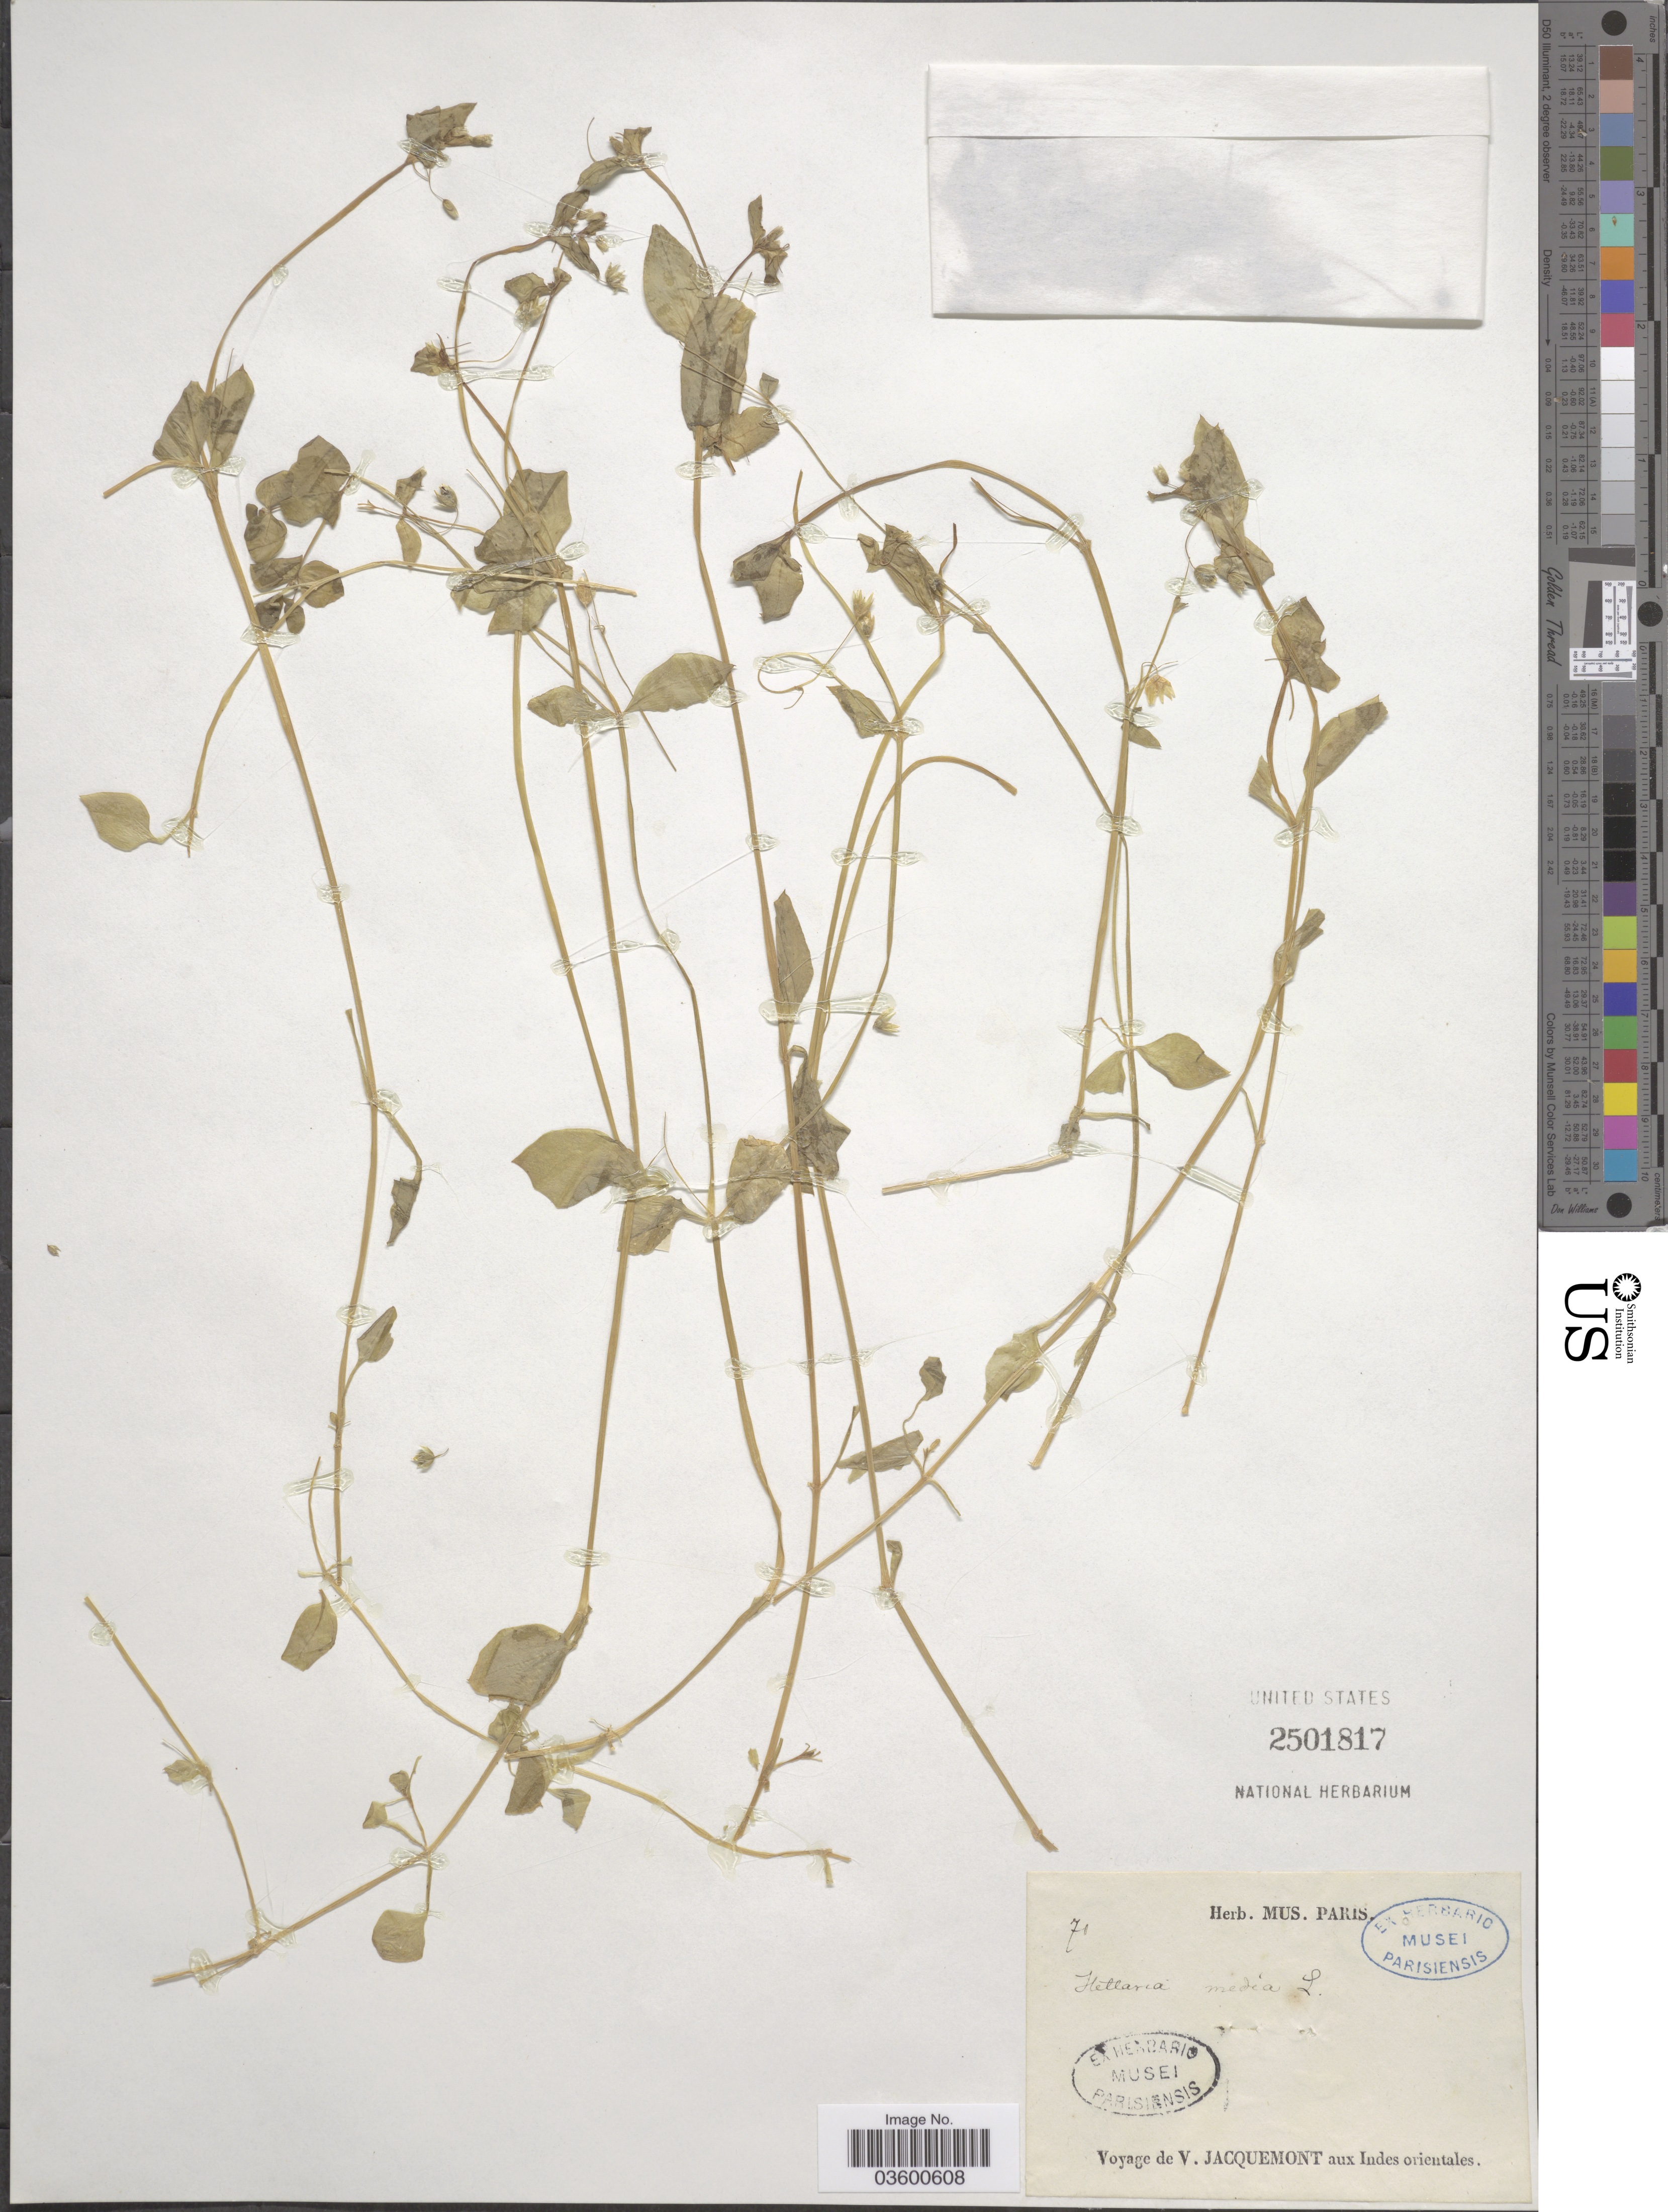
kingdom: Plantae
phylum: Tracheophyta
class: Magnoliopsida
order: Caryophyllales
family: Caryophyllaceae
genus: Stellaria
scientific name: Stellaria media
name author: (L.) Vill.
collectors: V. Jacquemont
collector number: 71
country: India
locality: Indes orientales.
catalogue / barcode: US 2501817